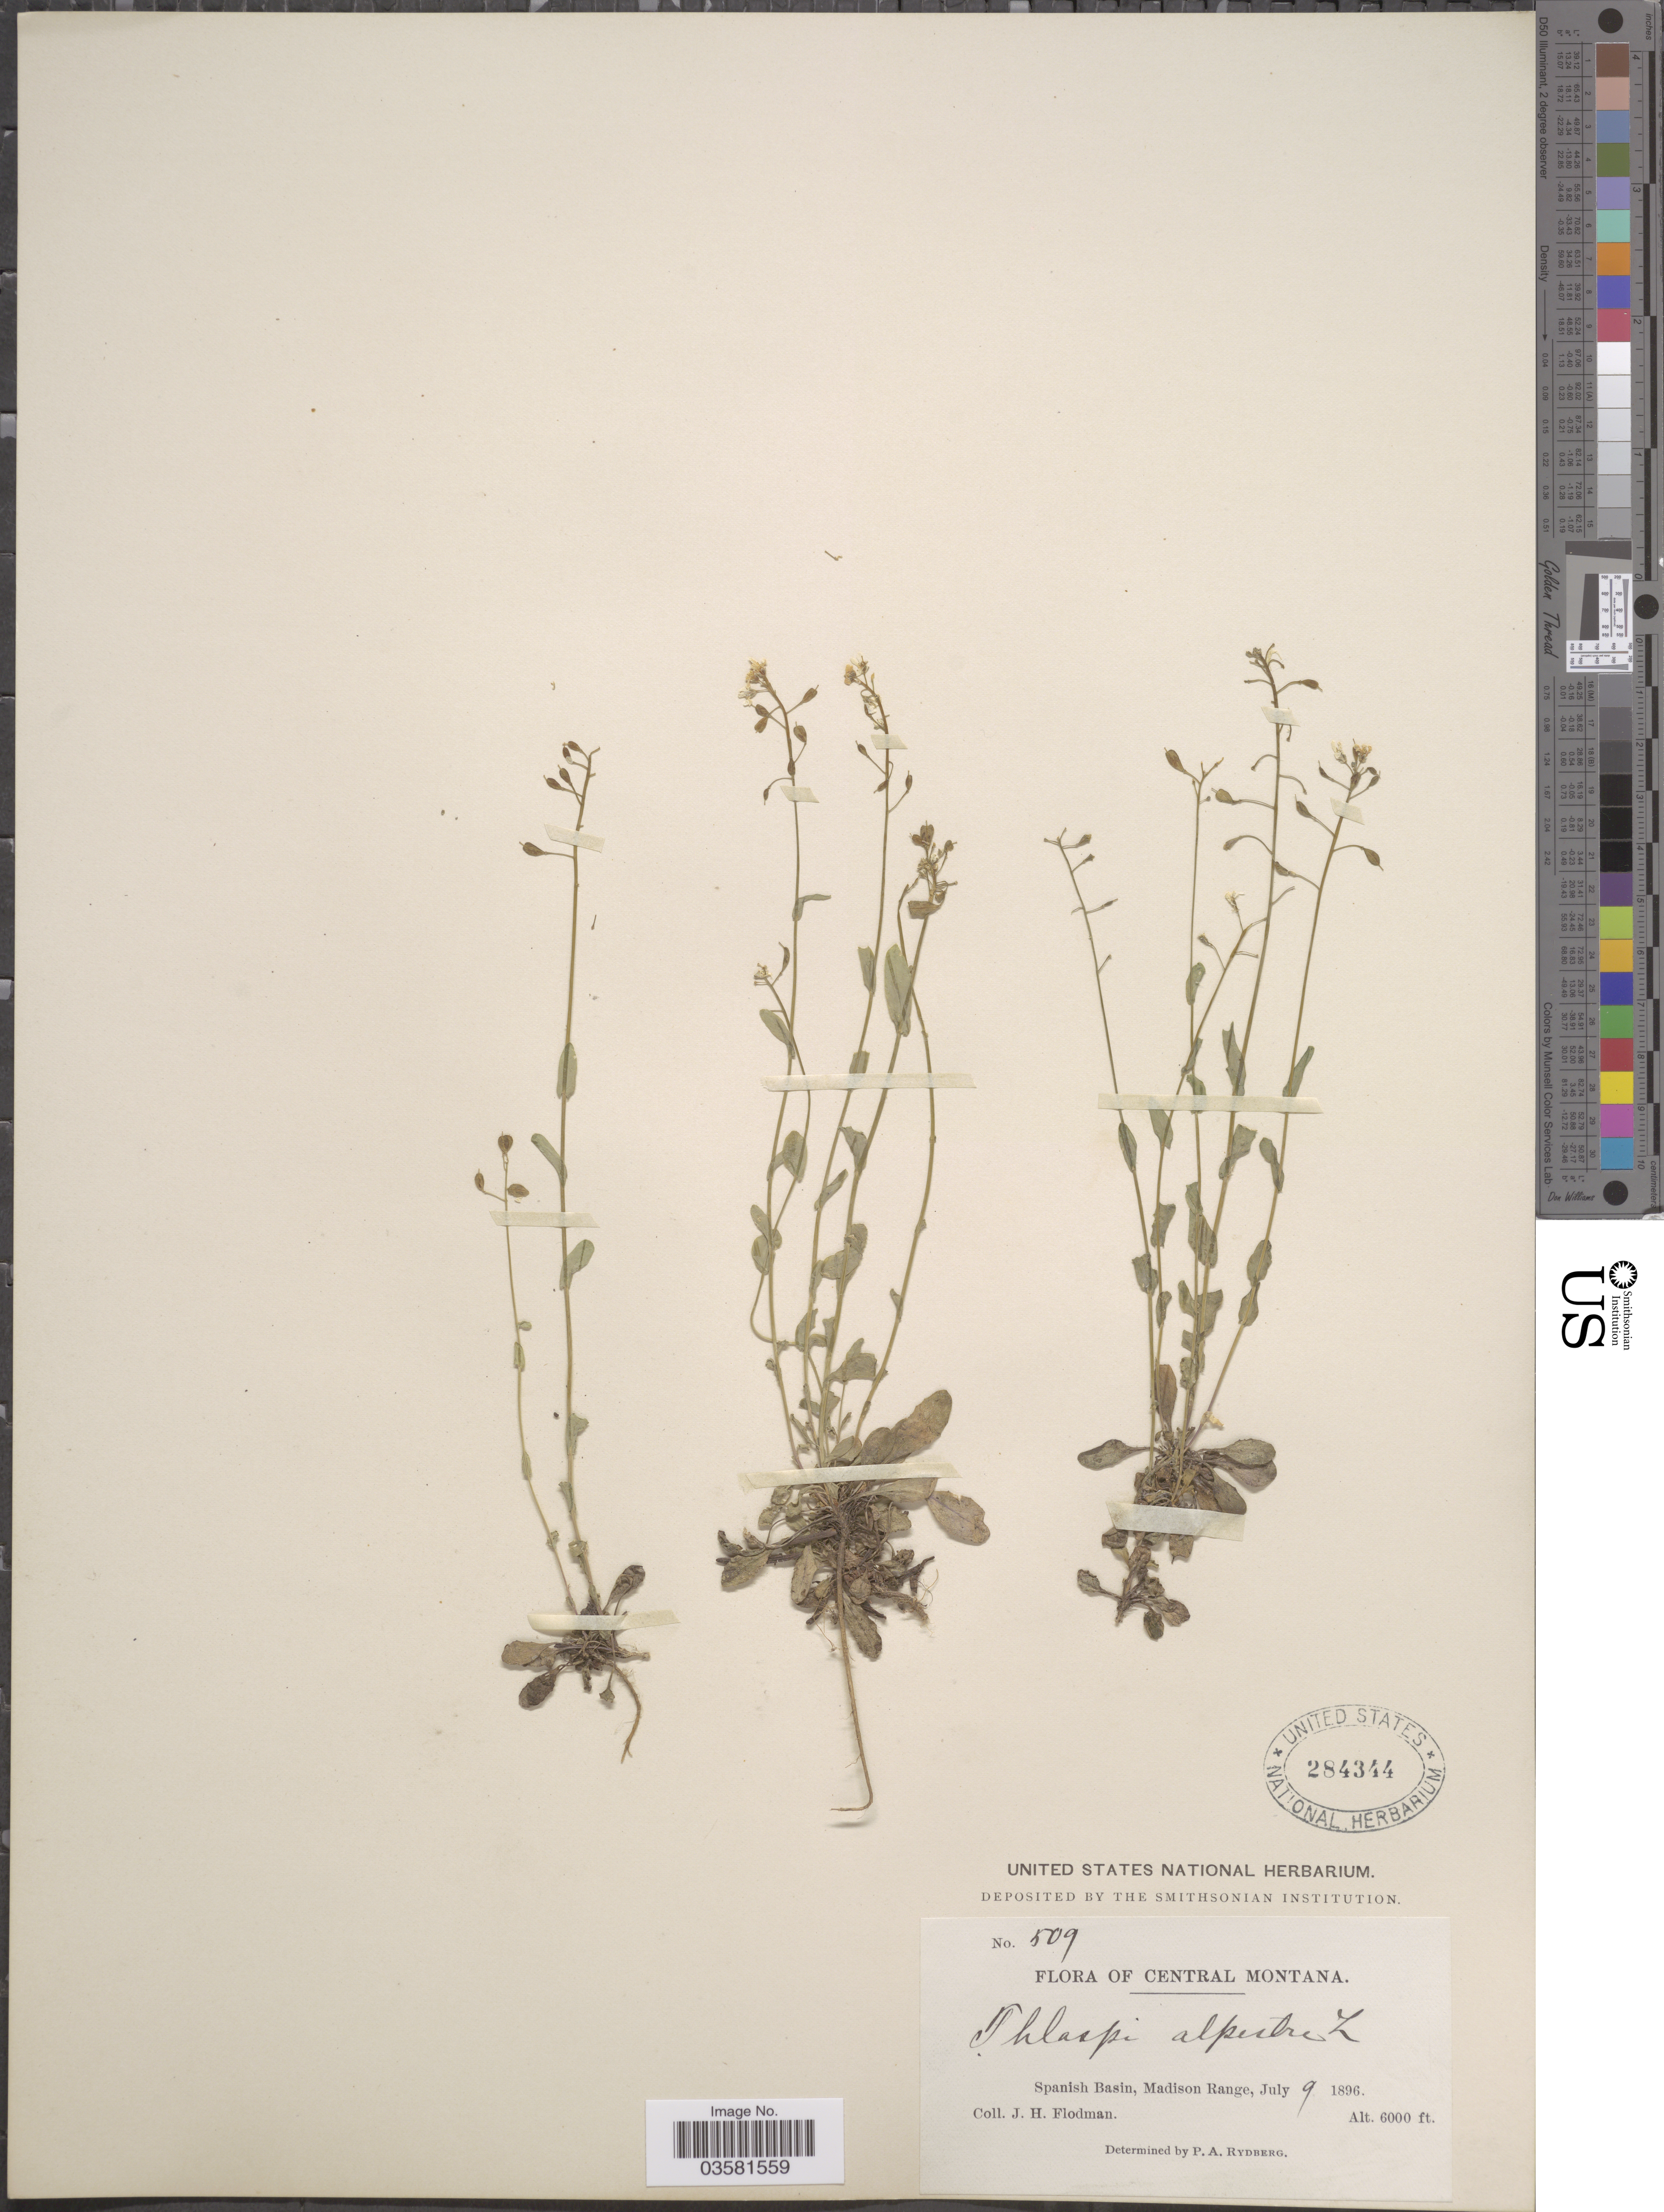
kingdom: Plantae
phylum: Tracheophyta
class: Magnoliopsida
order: Brassicales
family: Brassicaceae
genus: Thlaspi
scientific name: Thlaspi fendleri var. glaucum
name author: (A. Nelson) C.L. Hitchc.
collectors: J. Flodman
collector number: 509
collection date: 1896-07-09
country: United States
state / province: Montana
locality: Central Montana. Spanish Basin, Madison Range.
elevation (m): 1829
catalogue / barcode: US 284344